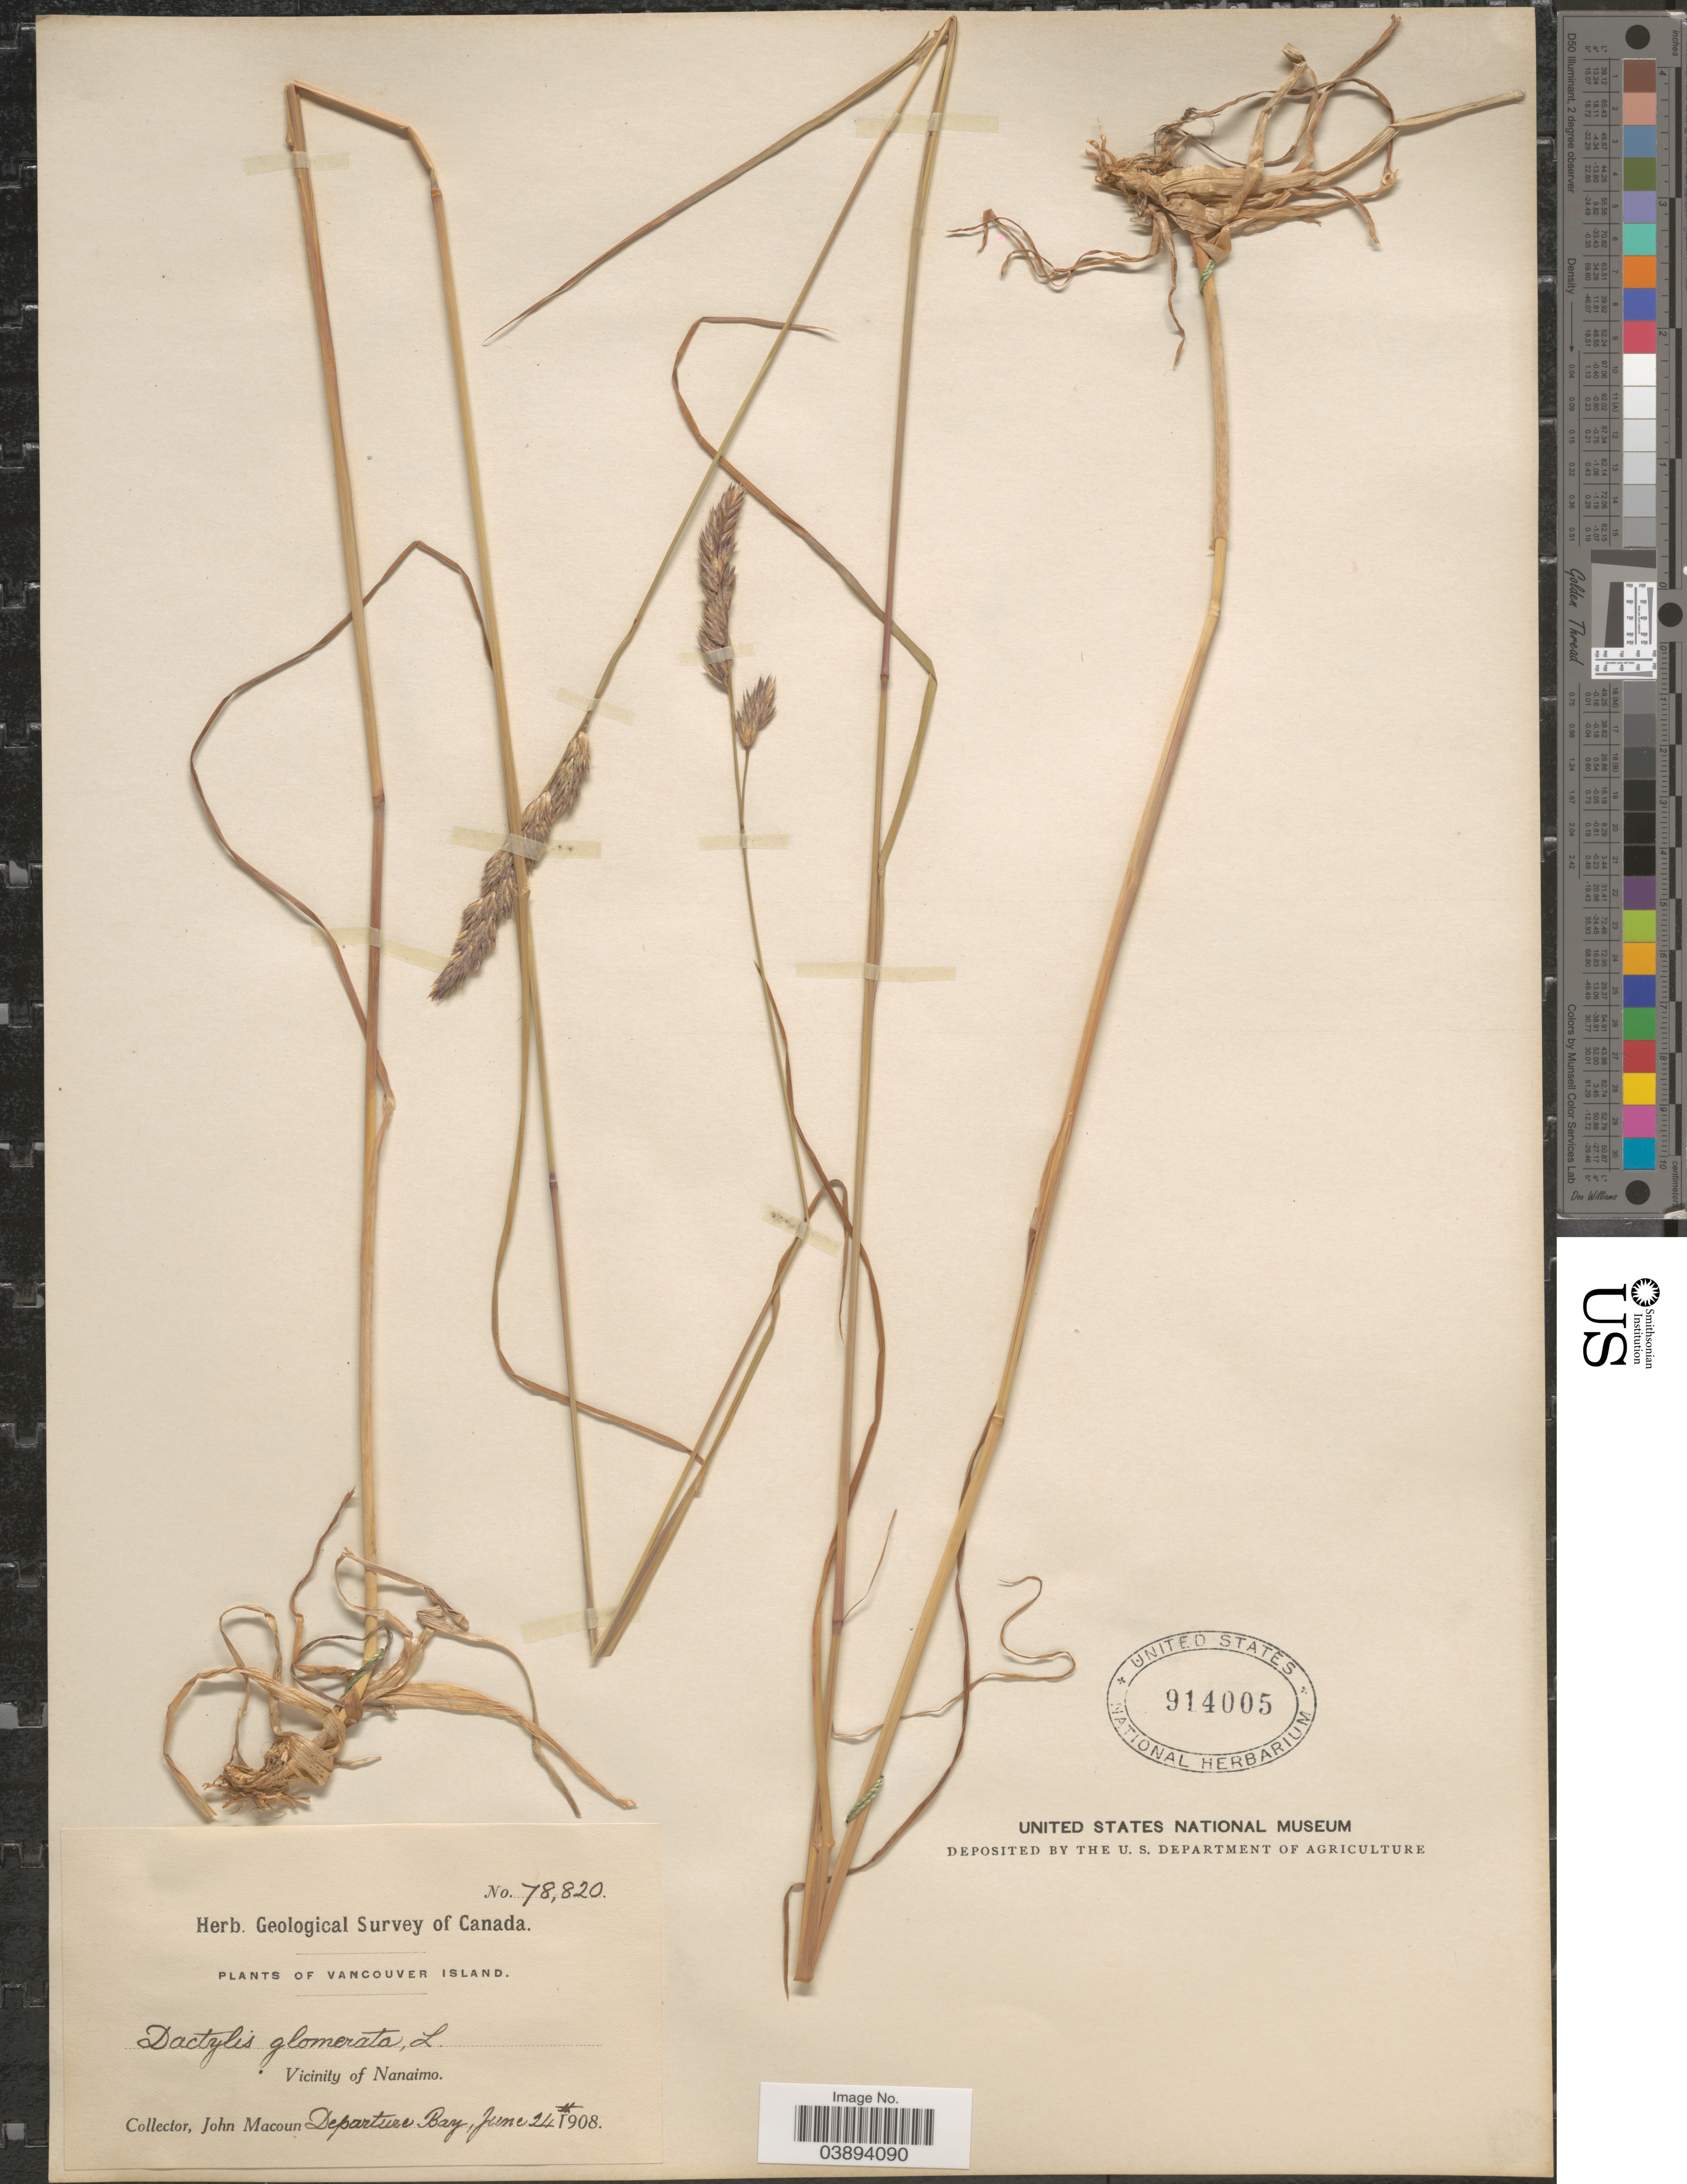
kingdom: Plantae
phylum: Tracheophyta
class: Liliopsida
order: Poales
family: Poaceae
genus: Dactylis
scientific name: Dactylis glomerata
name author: L.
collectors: J. Macoun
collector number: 78820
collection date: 1908-06-21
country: Canada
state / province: British Columbia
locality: Vancouver Island. Vicinity of Nanaimo. Departure Bay.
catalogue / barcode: US 914005